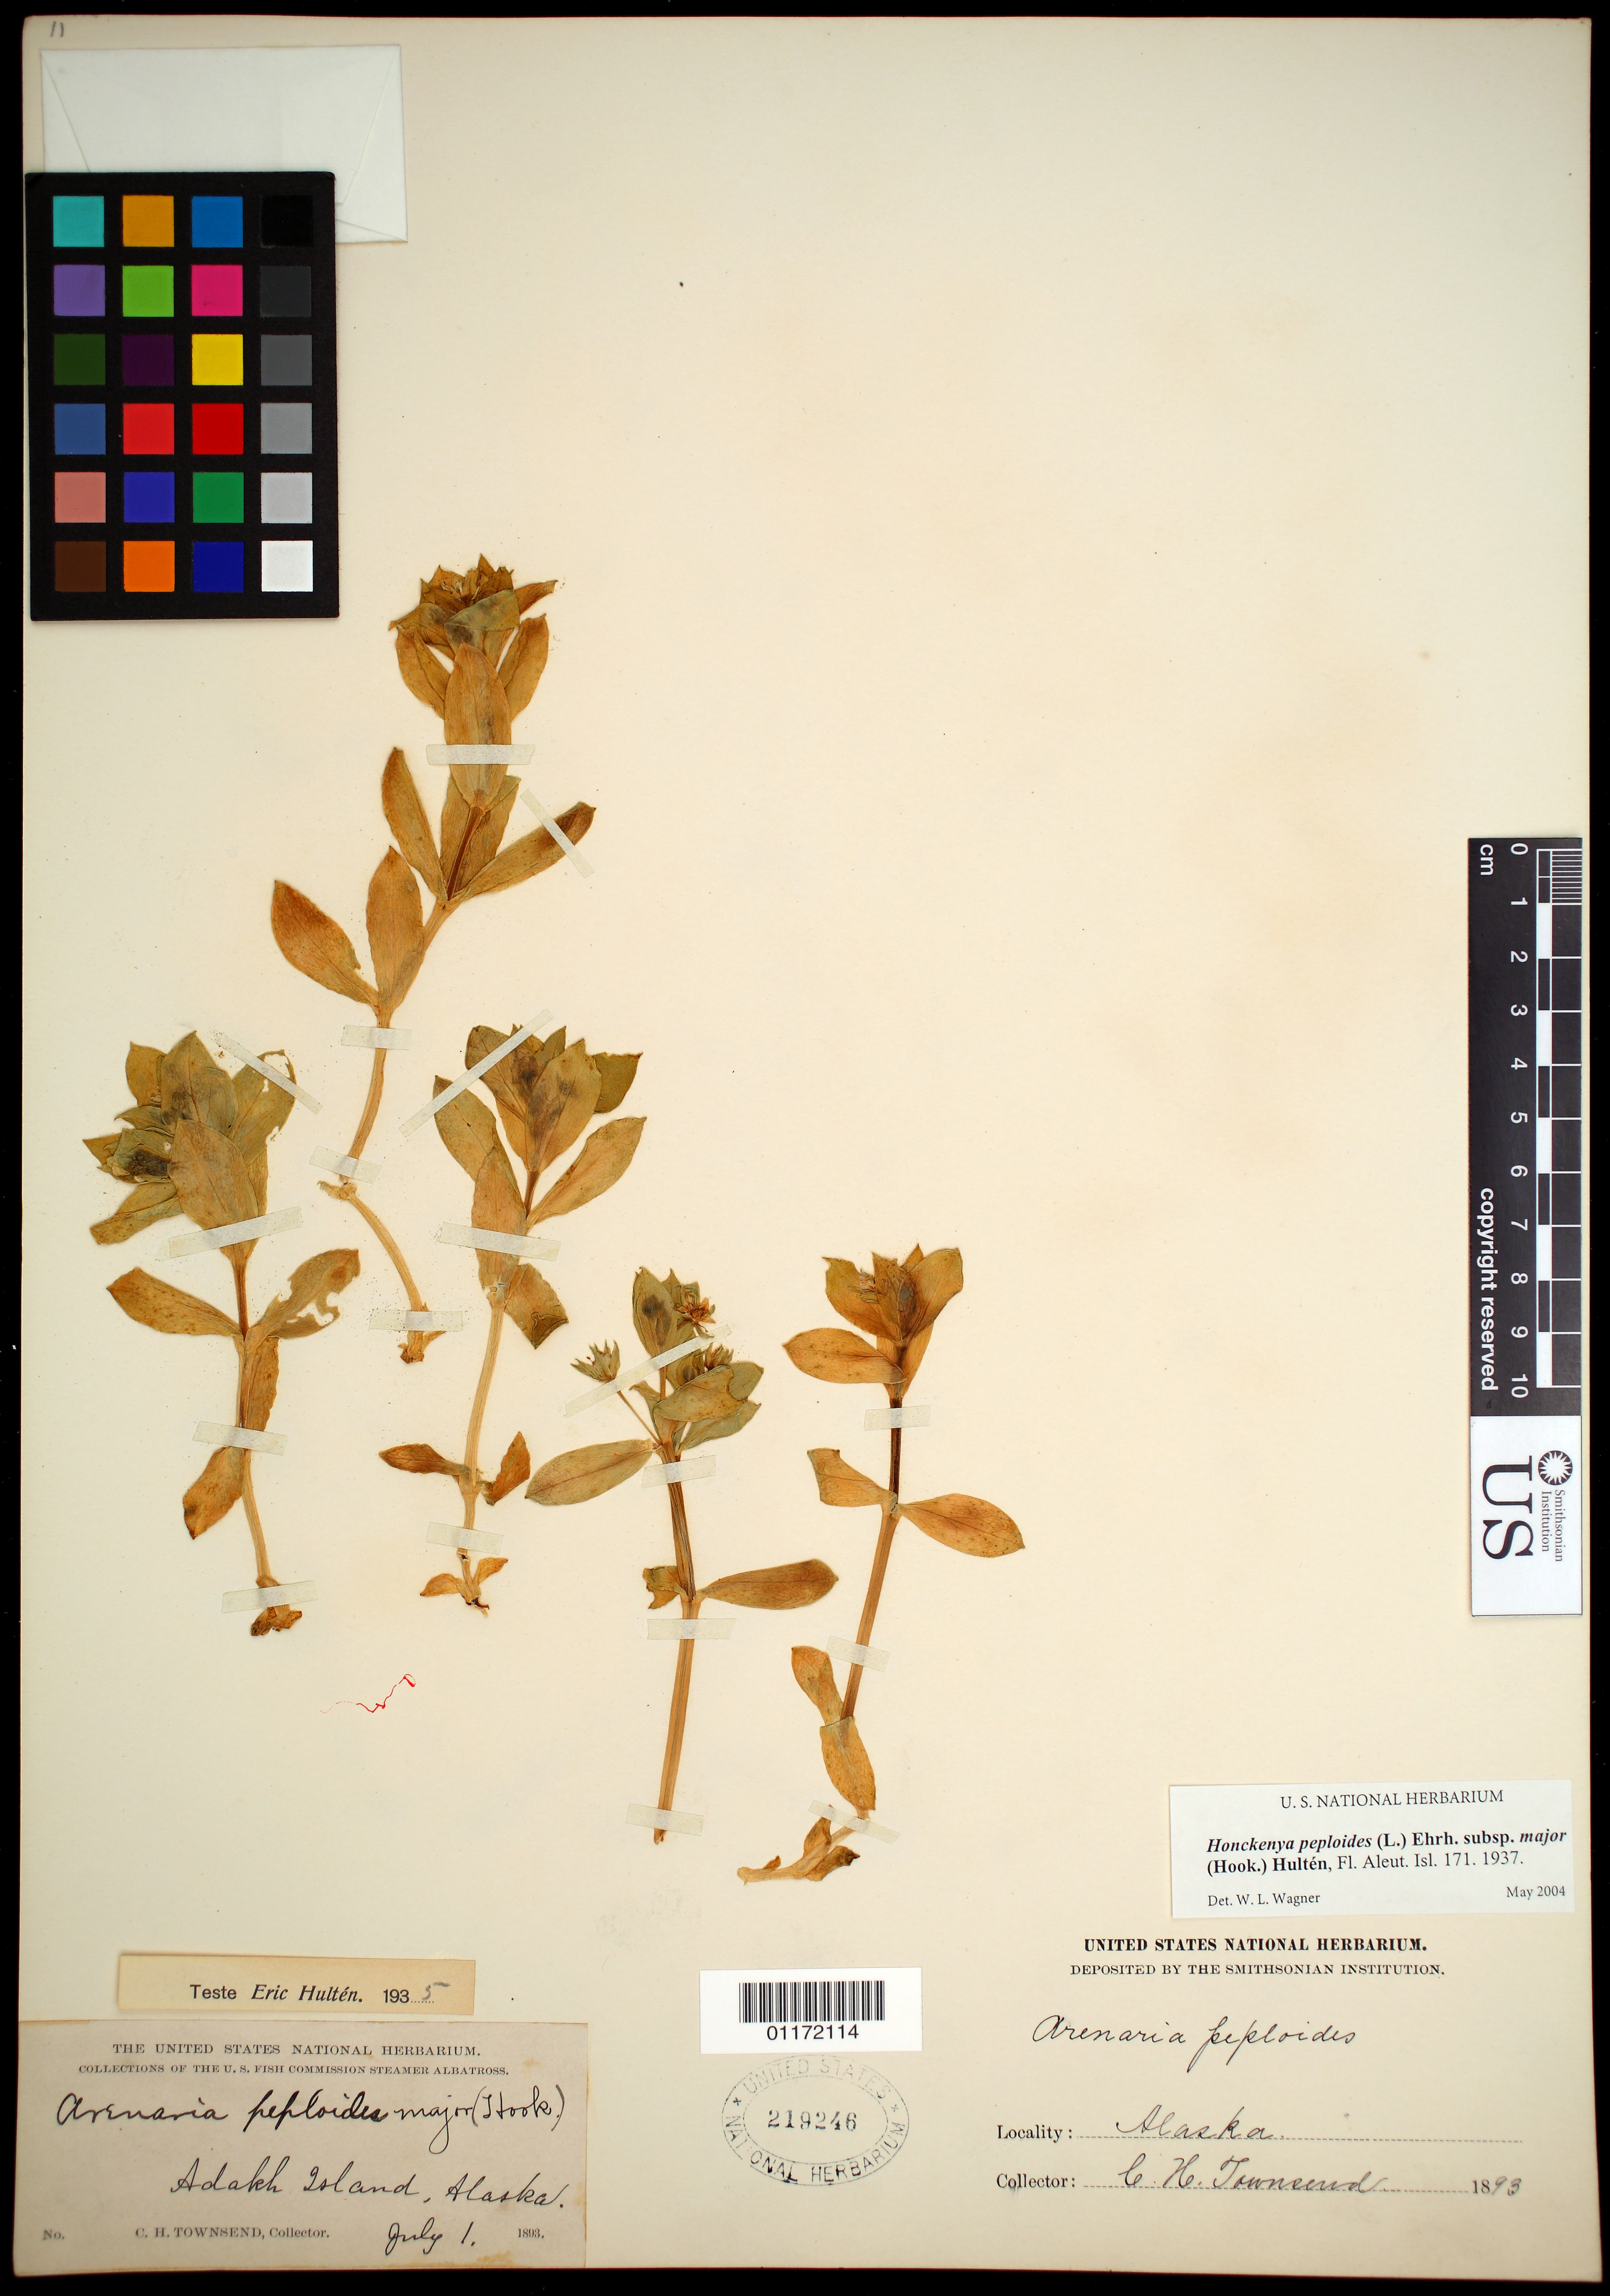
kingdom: Plantae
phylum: Tracheophyta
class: Magnoliopsida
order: Caryophyllales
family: Caryophyllaceae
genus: Honckenya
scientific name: Honckenya peploides subsp. major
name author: (Hook.) Hultén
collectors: C. H. Townsend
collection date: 1893-07-01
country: United States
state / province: Alaska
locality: Adakh Ialand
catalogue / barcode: US 219246